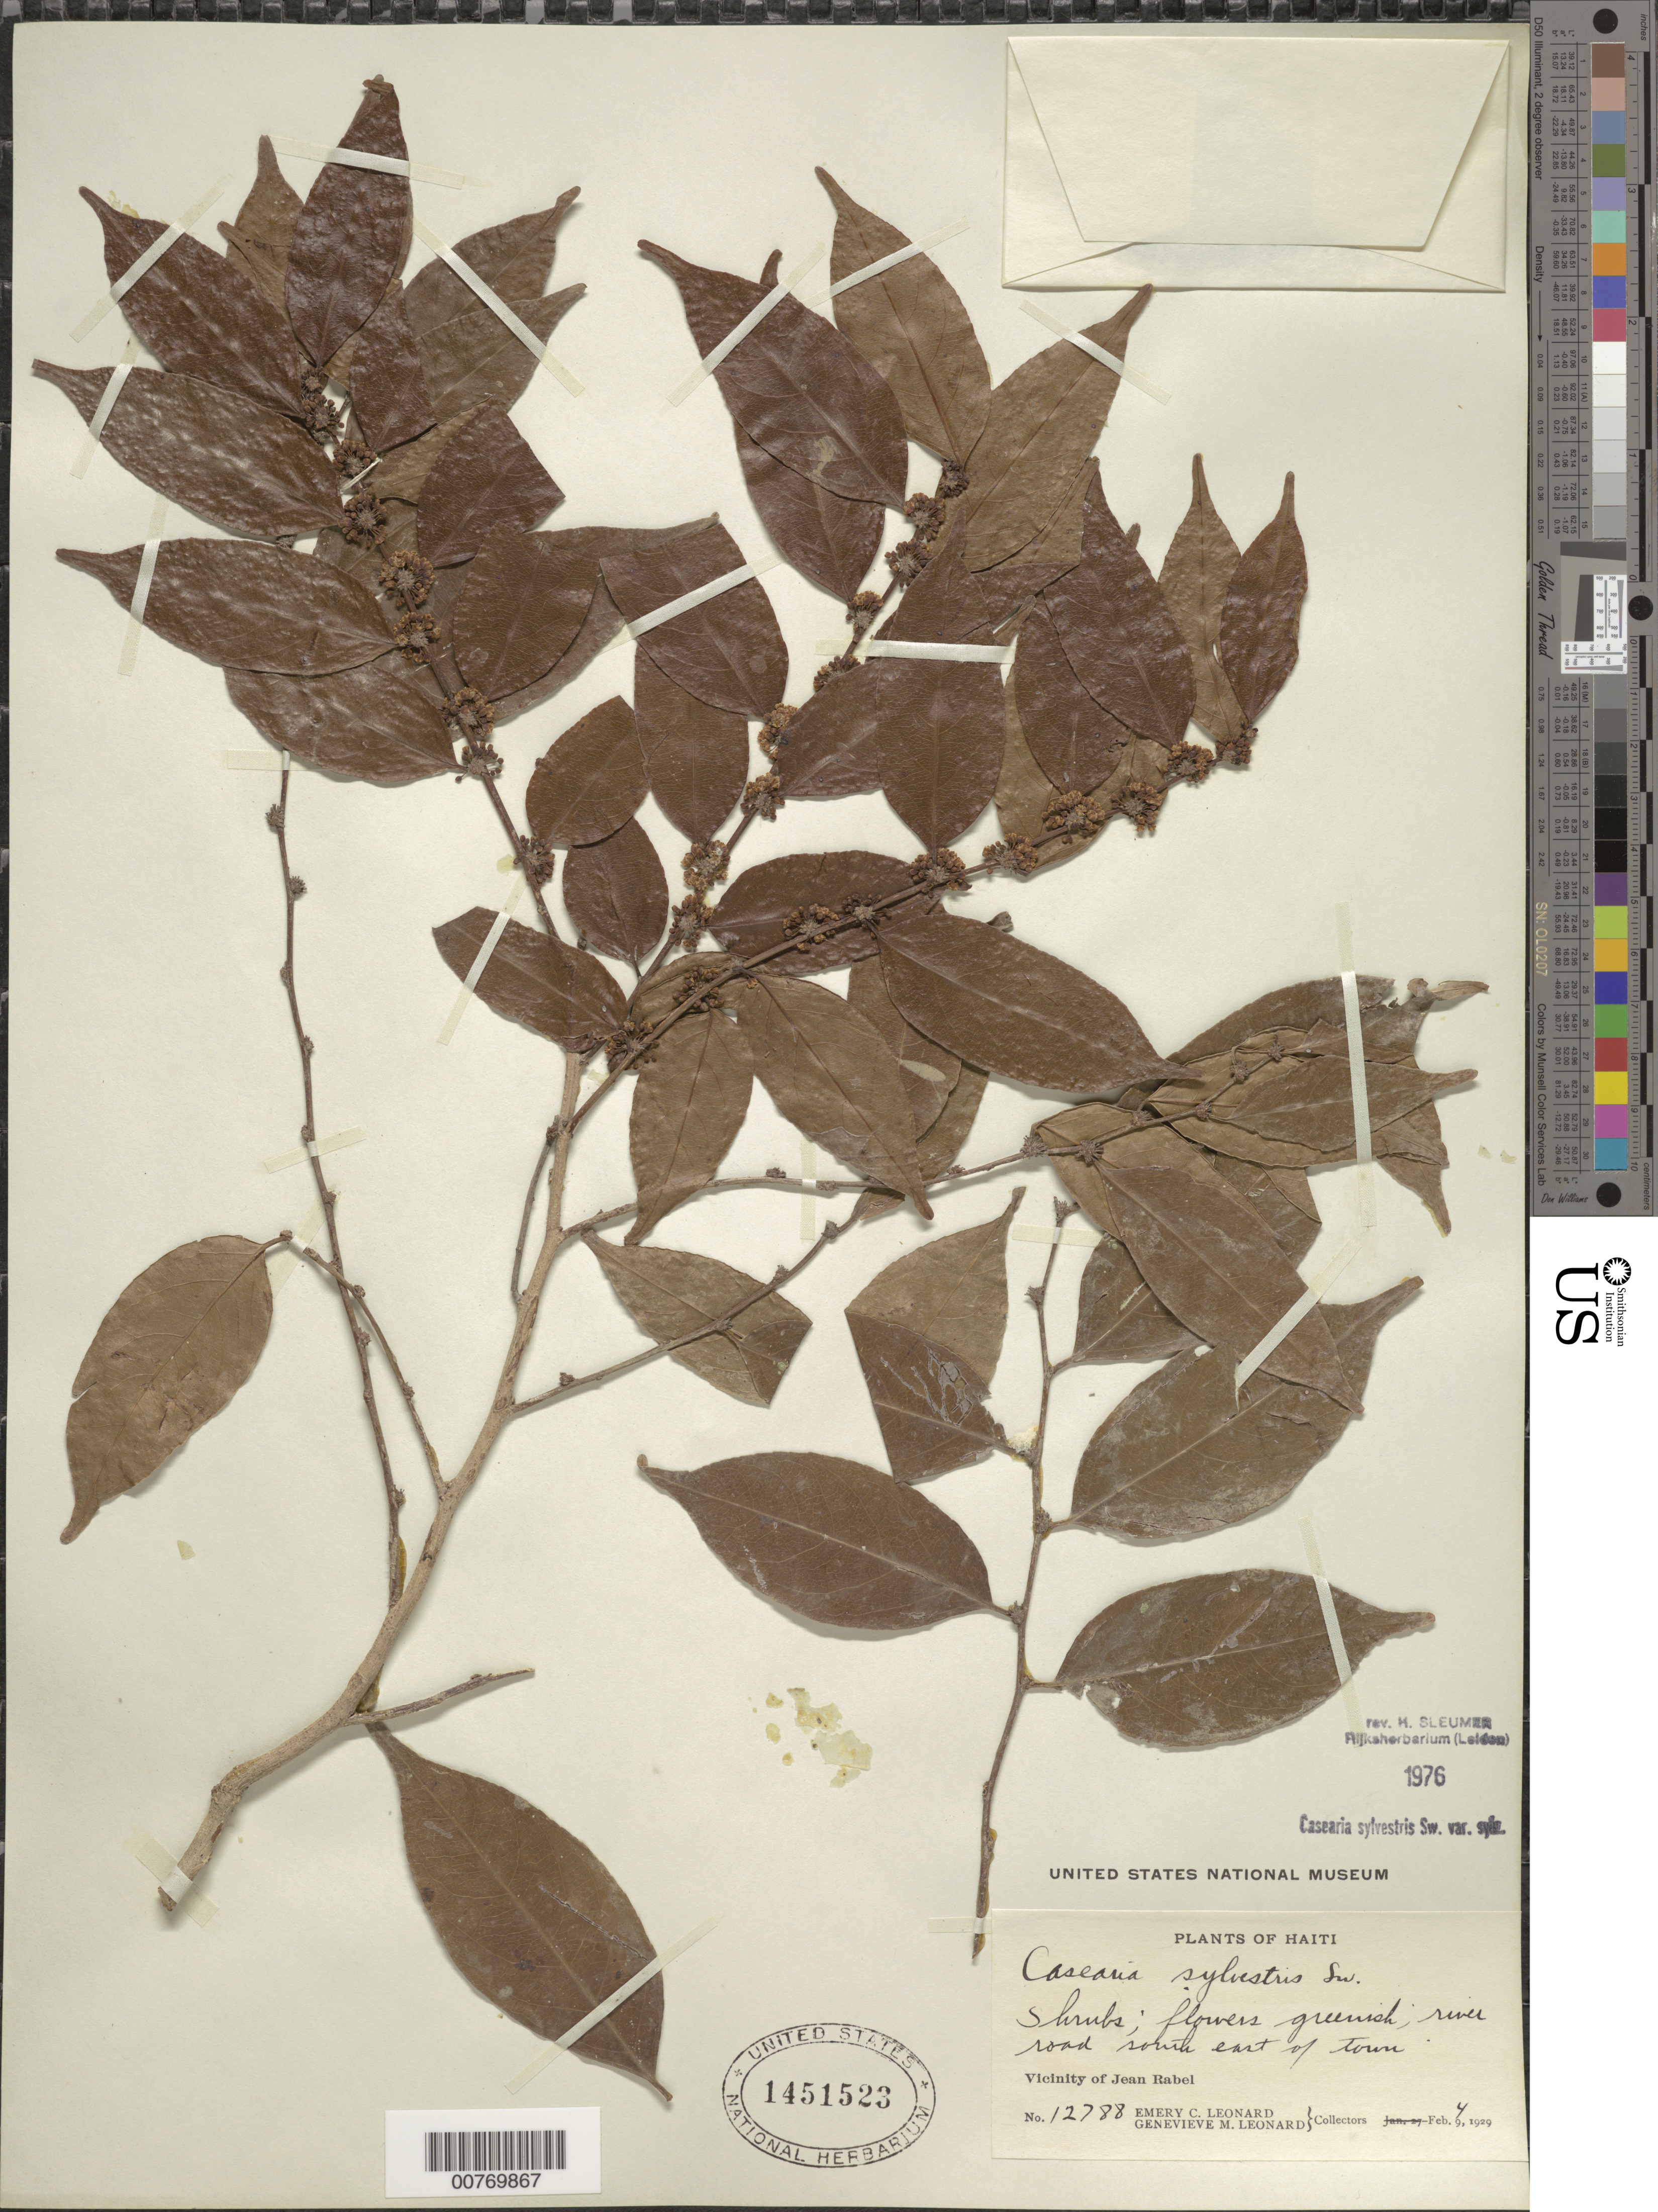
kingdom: Plantae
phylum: Tracheophyta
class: Magnoliopsida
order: Malpighiales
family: Salicaceae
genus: Casearia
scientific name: Casearia sylvestris var. sylvestris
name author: Sw.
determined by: Sleumer, H. O.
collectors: E. C. Leonard & G. M. Leonard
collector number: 12788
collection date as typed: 04 Feb 1929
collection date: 1929-02-04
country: Haiti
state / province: Nord-Óuest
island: Hispaniola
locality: Vicinity of Jean Rabel.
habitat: River road southeast of town.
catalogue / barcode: US 1451523